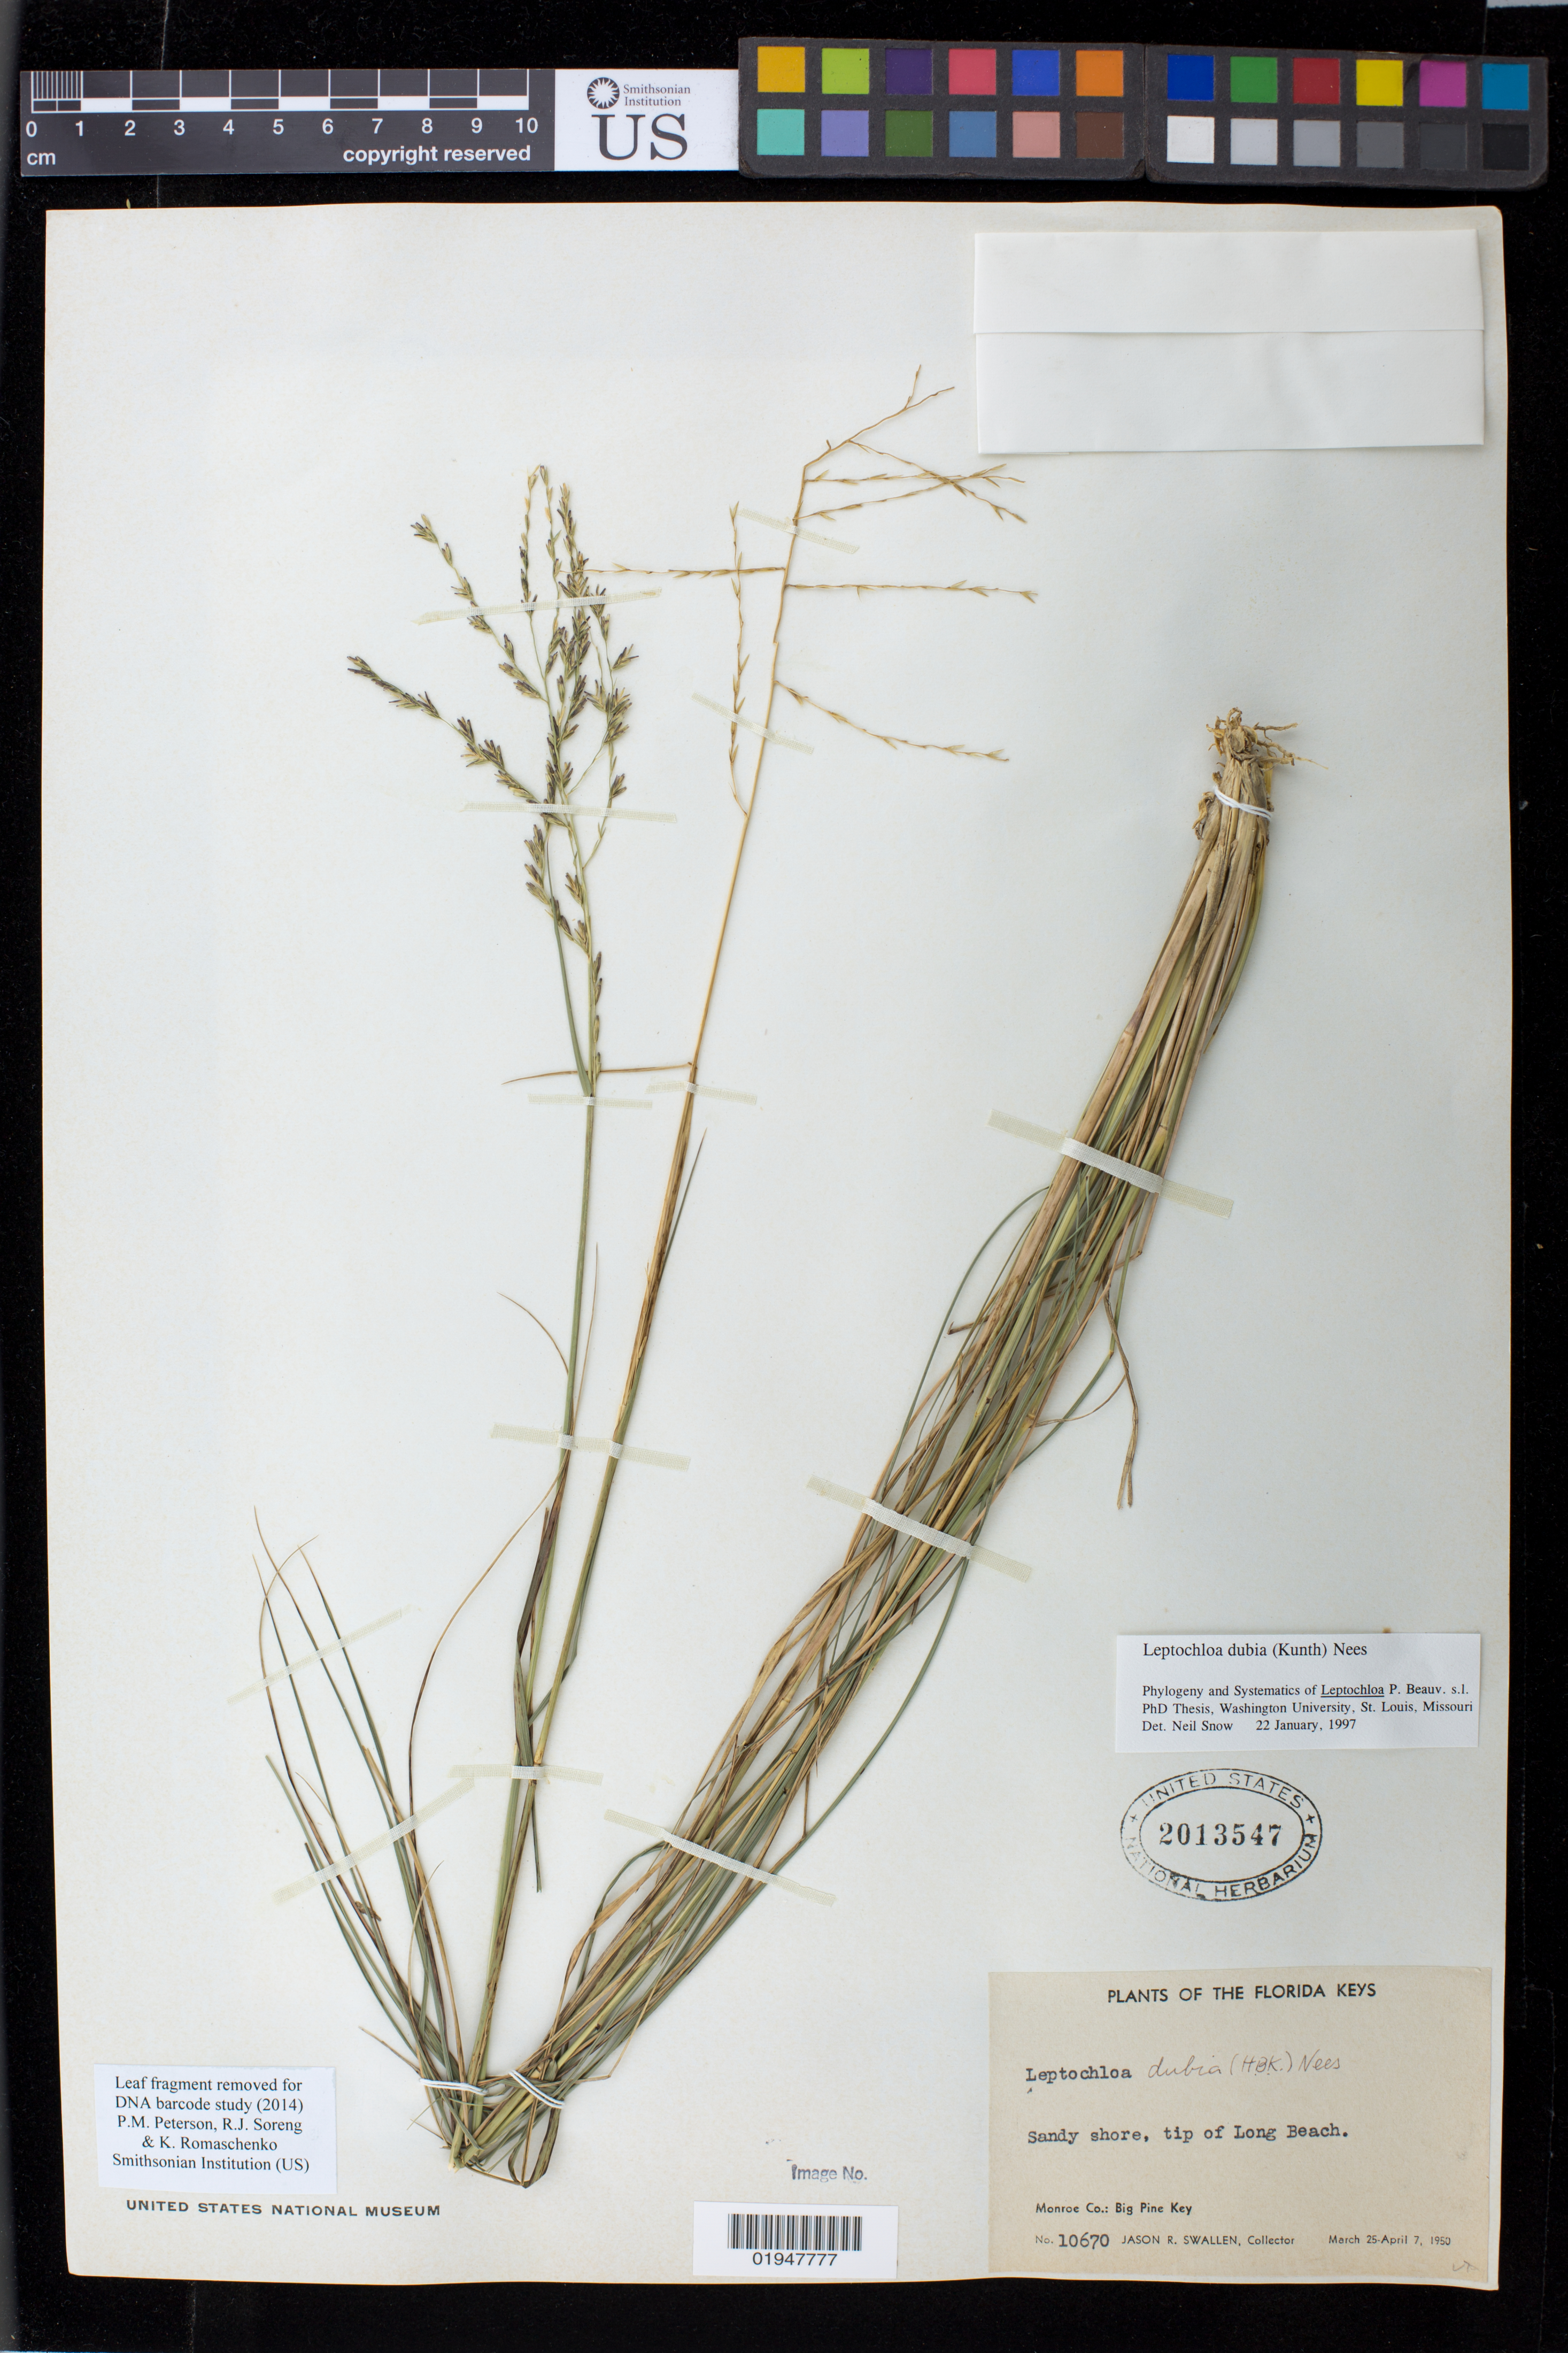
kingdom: Plantae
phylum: Tracheophyta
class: Liliopsida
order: Poales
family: Poaceae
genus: Leptochloa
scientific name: Leptochloa dubia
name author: (Kunth) Nees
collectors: J. R. Swallen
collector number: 10670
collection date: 1950-03-25/1950-04-07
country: United States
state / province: Florida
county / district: Monroe County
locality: tip of Long Beach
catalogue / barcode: US 2013547